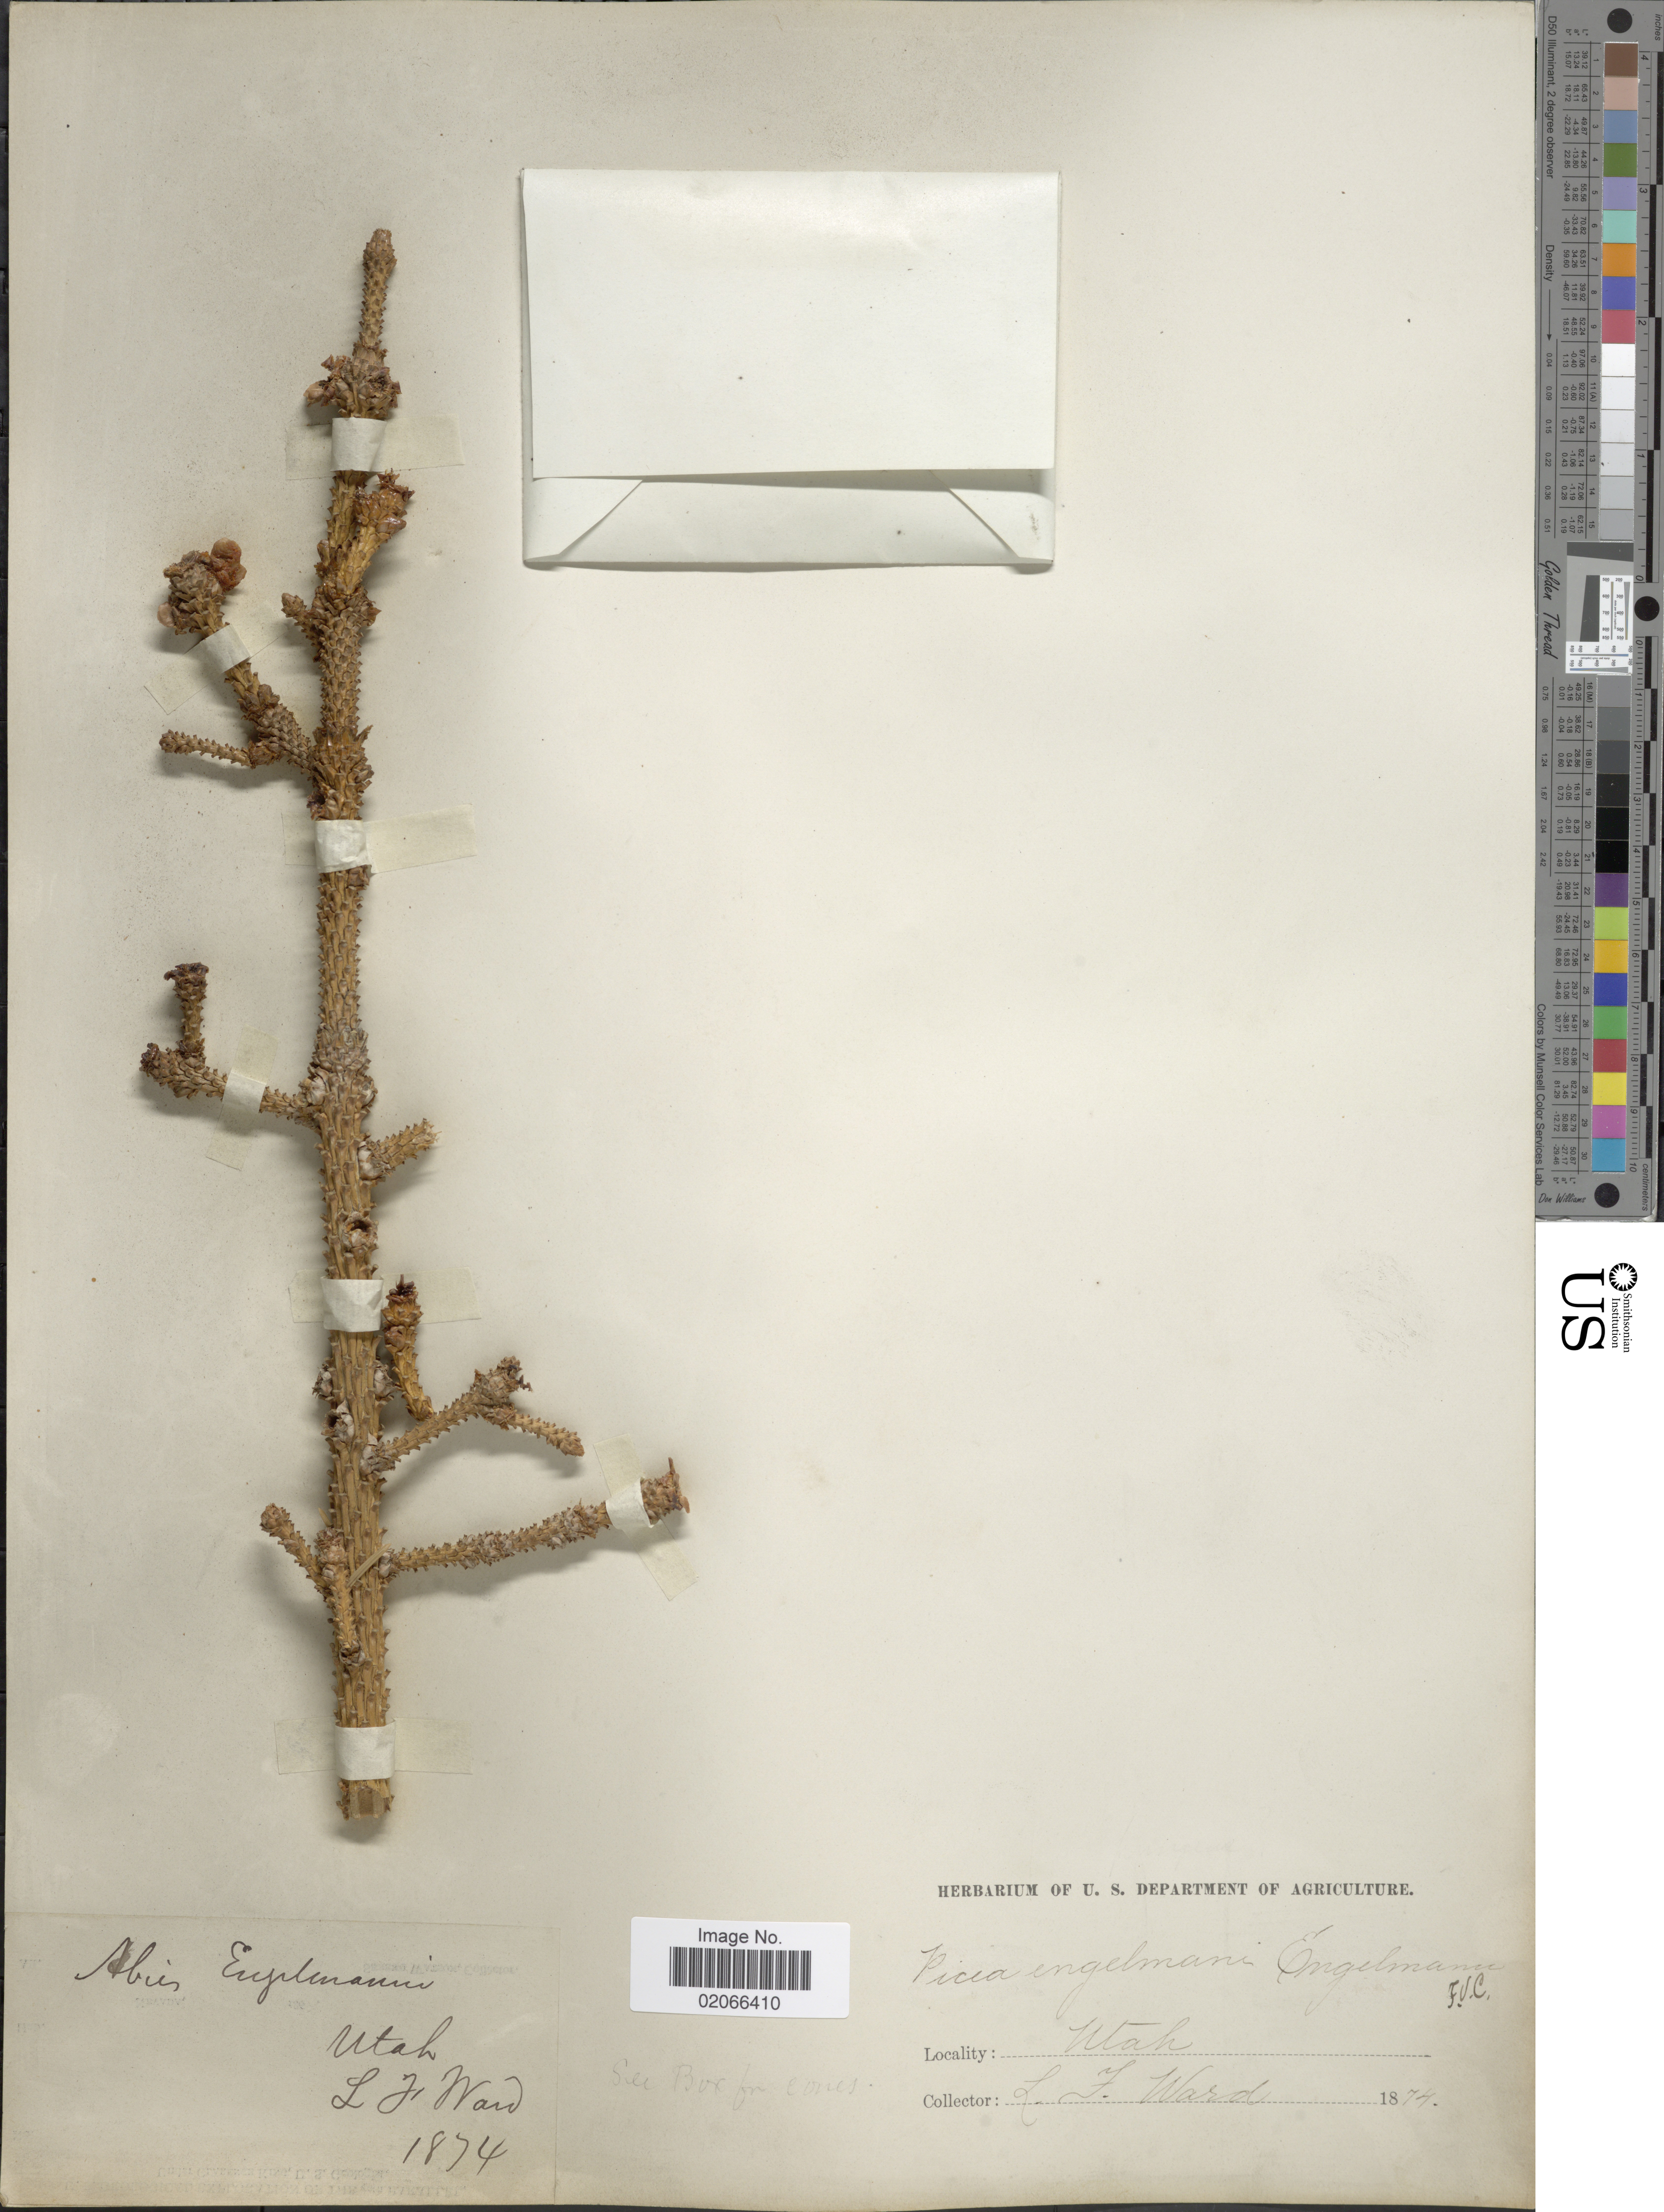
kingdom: Plantae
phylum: Tracheophyta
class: Pinopsida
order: Pinales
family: Pinaceae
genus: Picea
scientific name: Picea engelmannii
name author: Parry ex Engelm.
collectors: L. Ward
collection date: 1874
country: United States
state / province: Utah